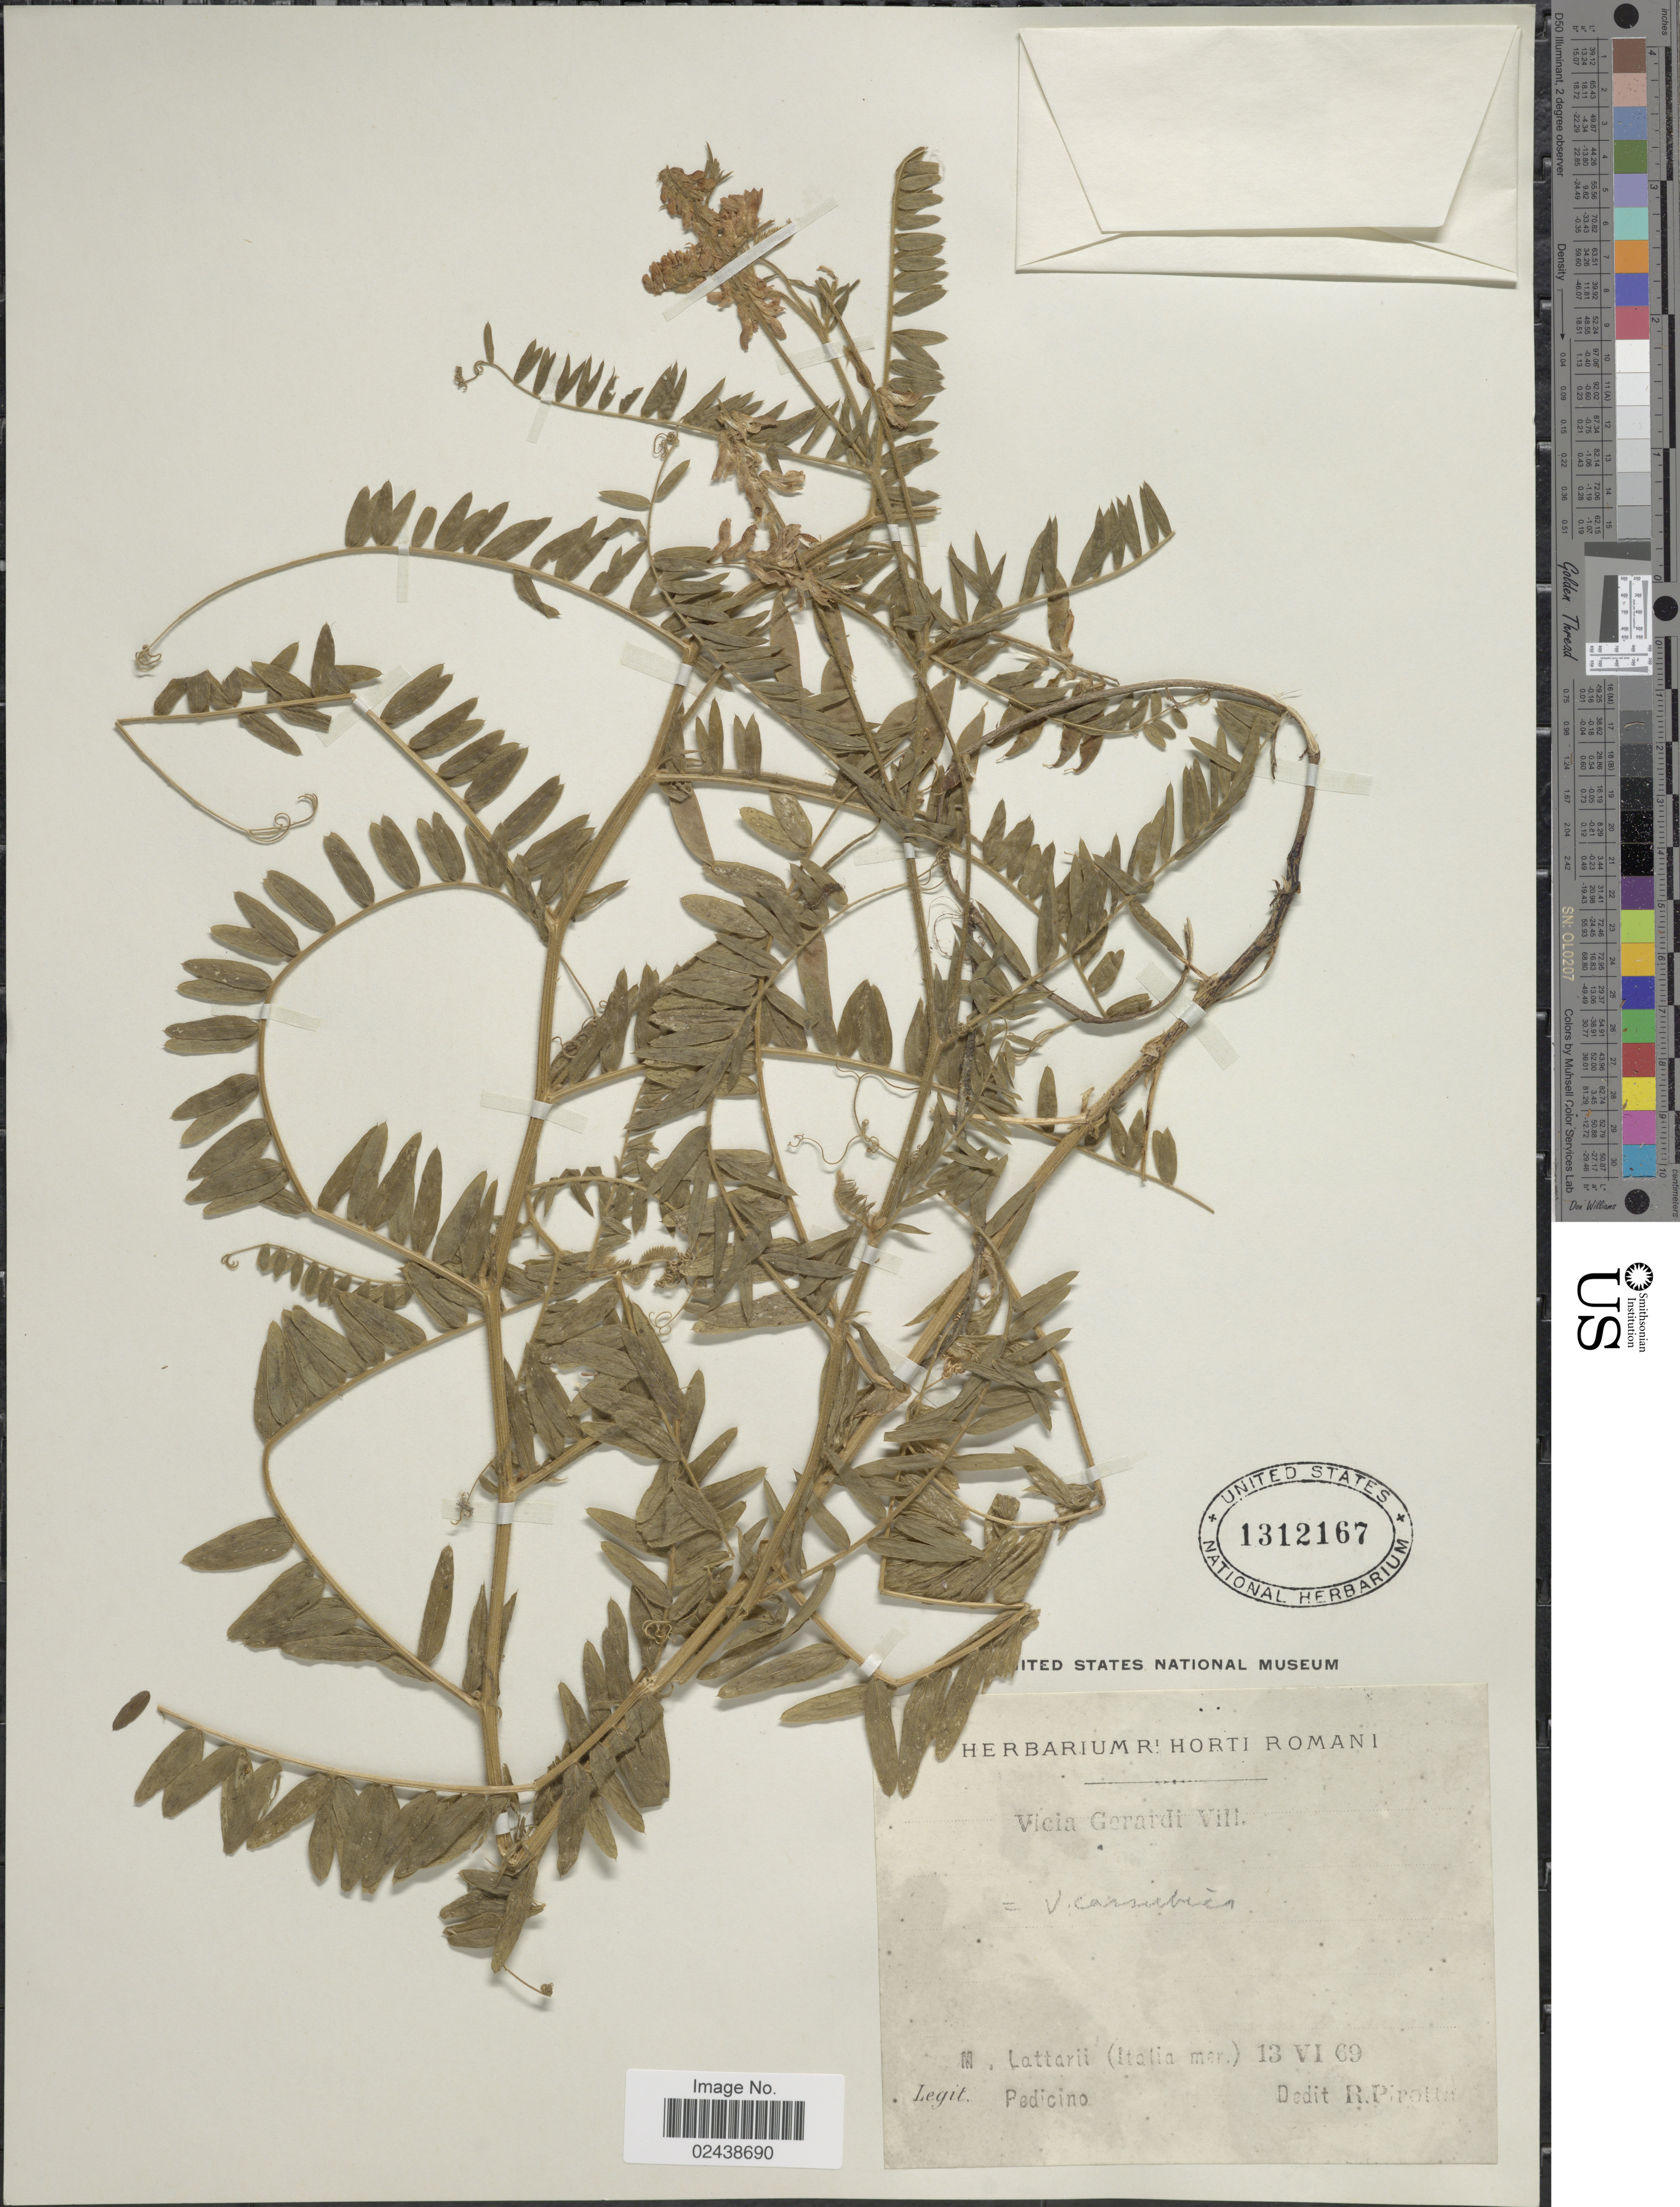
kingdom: Plantae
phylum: Tracheophyta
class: Magnoliopsida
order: Fabales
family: Fabaceae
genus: Vicia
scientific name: Vicia cassubica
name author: L.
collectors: Pedicino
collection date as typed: Transcribed d/m/y: 13/6/69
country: Italy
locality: M. Lattarii (Italia mer.)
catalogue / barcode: US 1312167